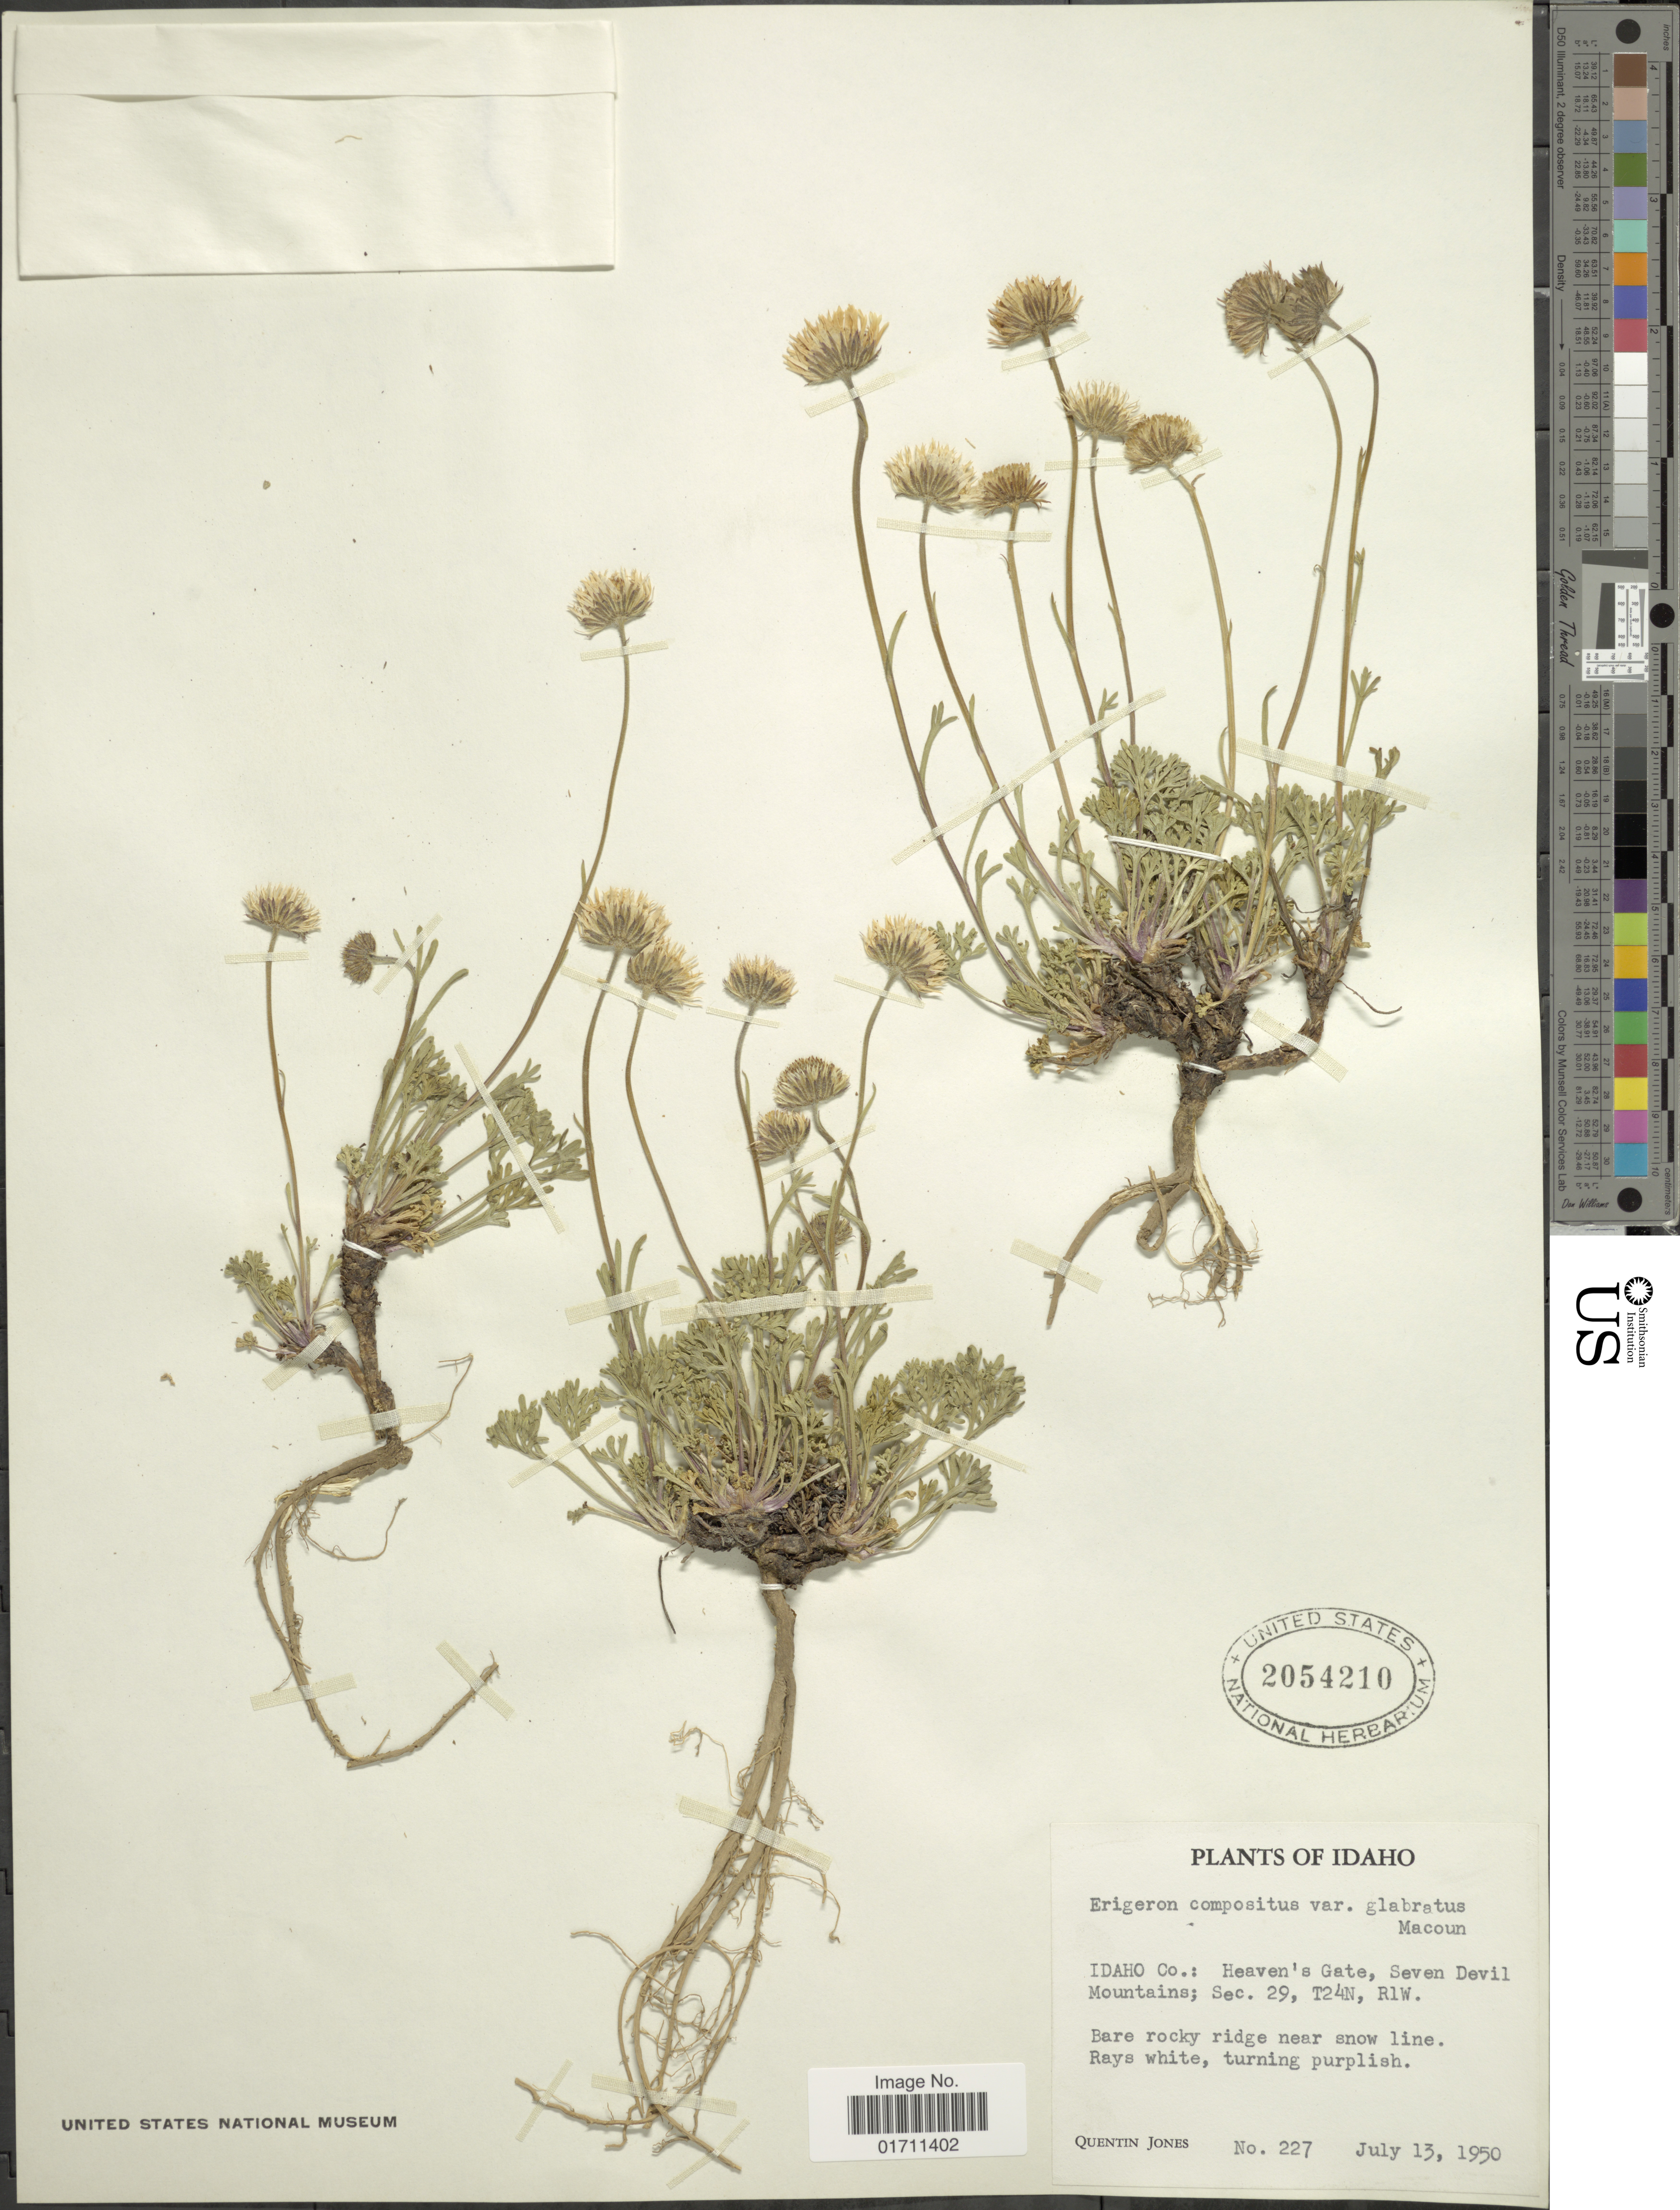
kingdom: Plantae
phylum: Tracheophyta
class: Magnoliopsida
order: Asterales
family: Asteraceae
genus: Erigeron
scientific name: Erigeron compositus var. glabratus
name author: Macoun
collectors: Q. Jones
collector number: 227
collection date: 1950-07-13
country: United States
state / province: Idaho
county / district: Idaho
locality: Heaven's Gate, Seven Devil Mountains; Sec. 29, T24N, R1W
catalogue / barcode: US 2054210